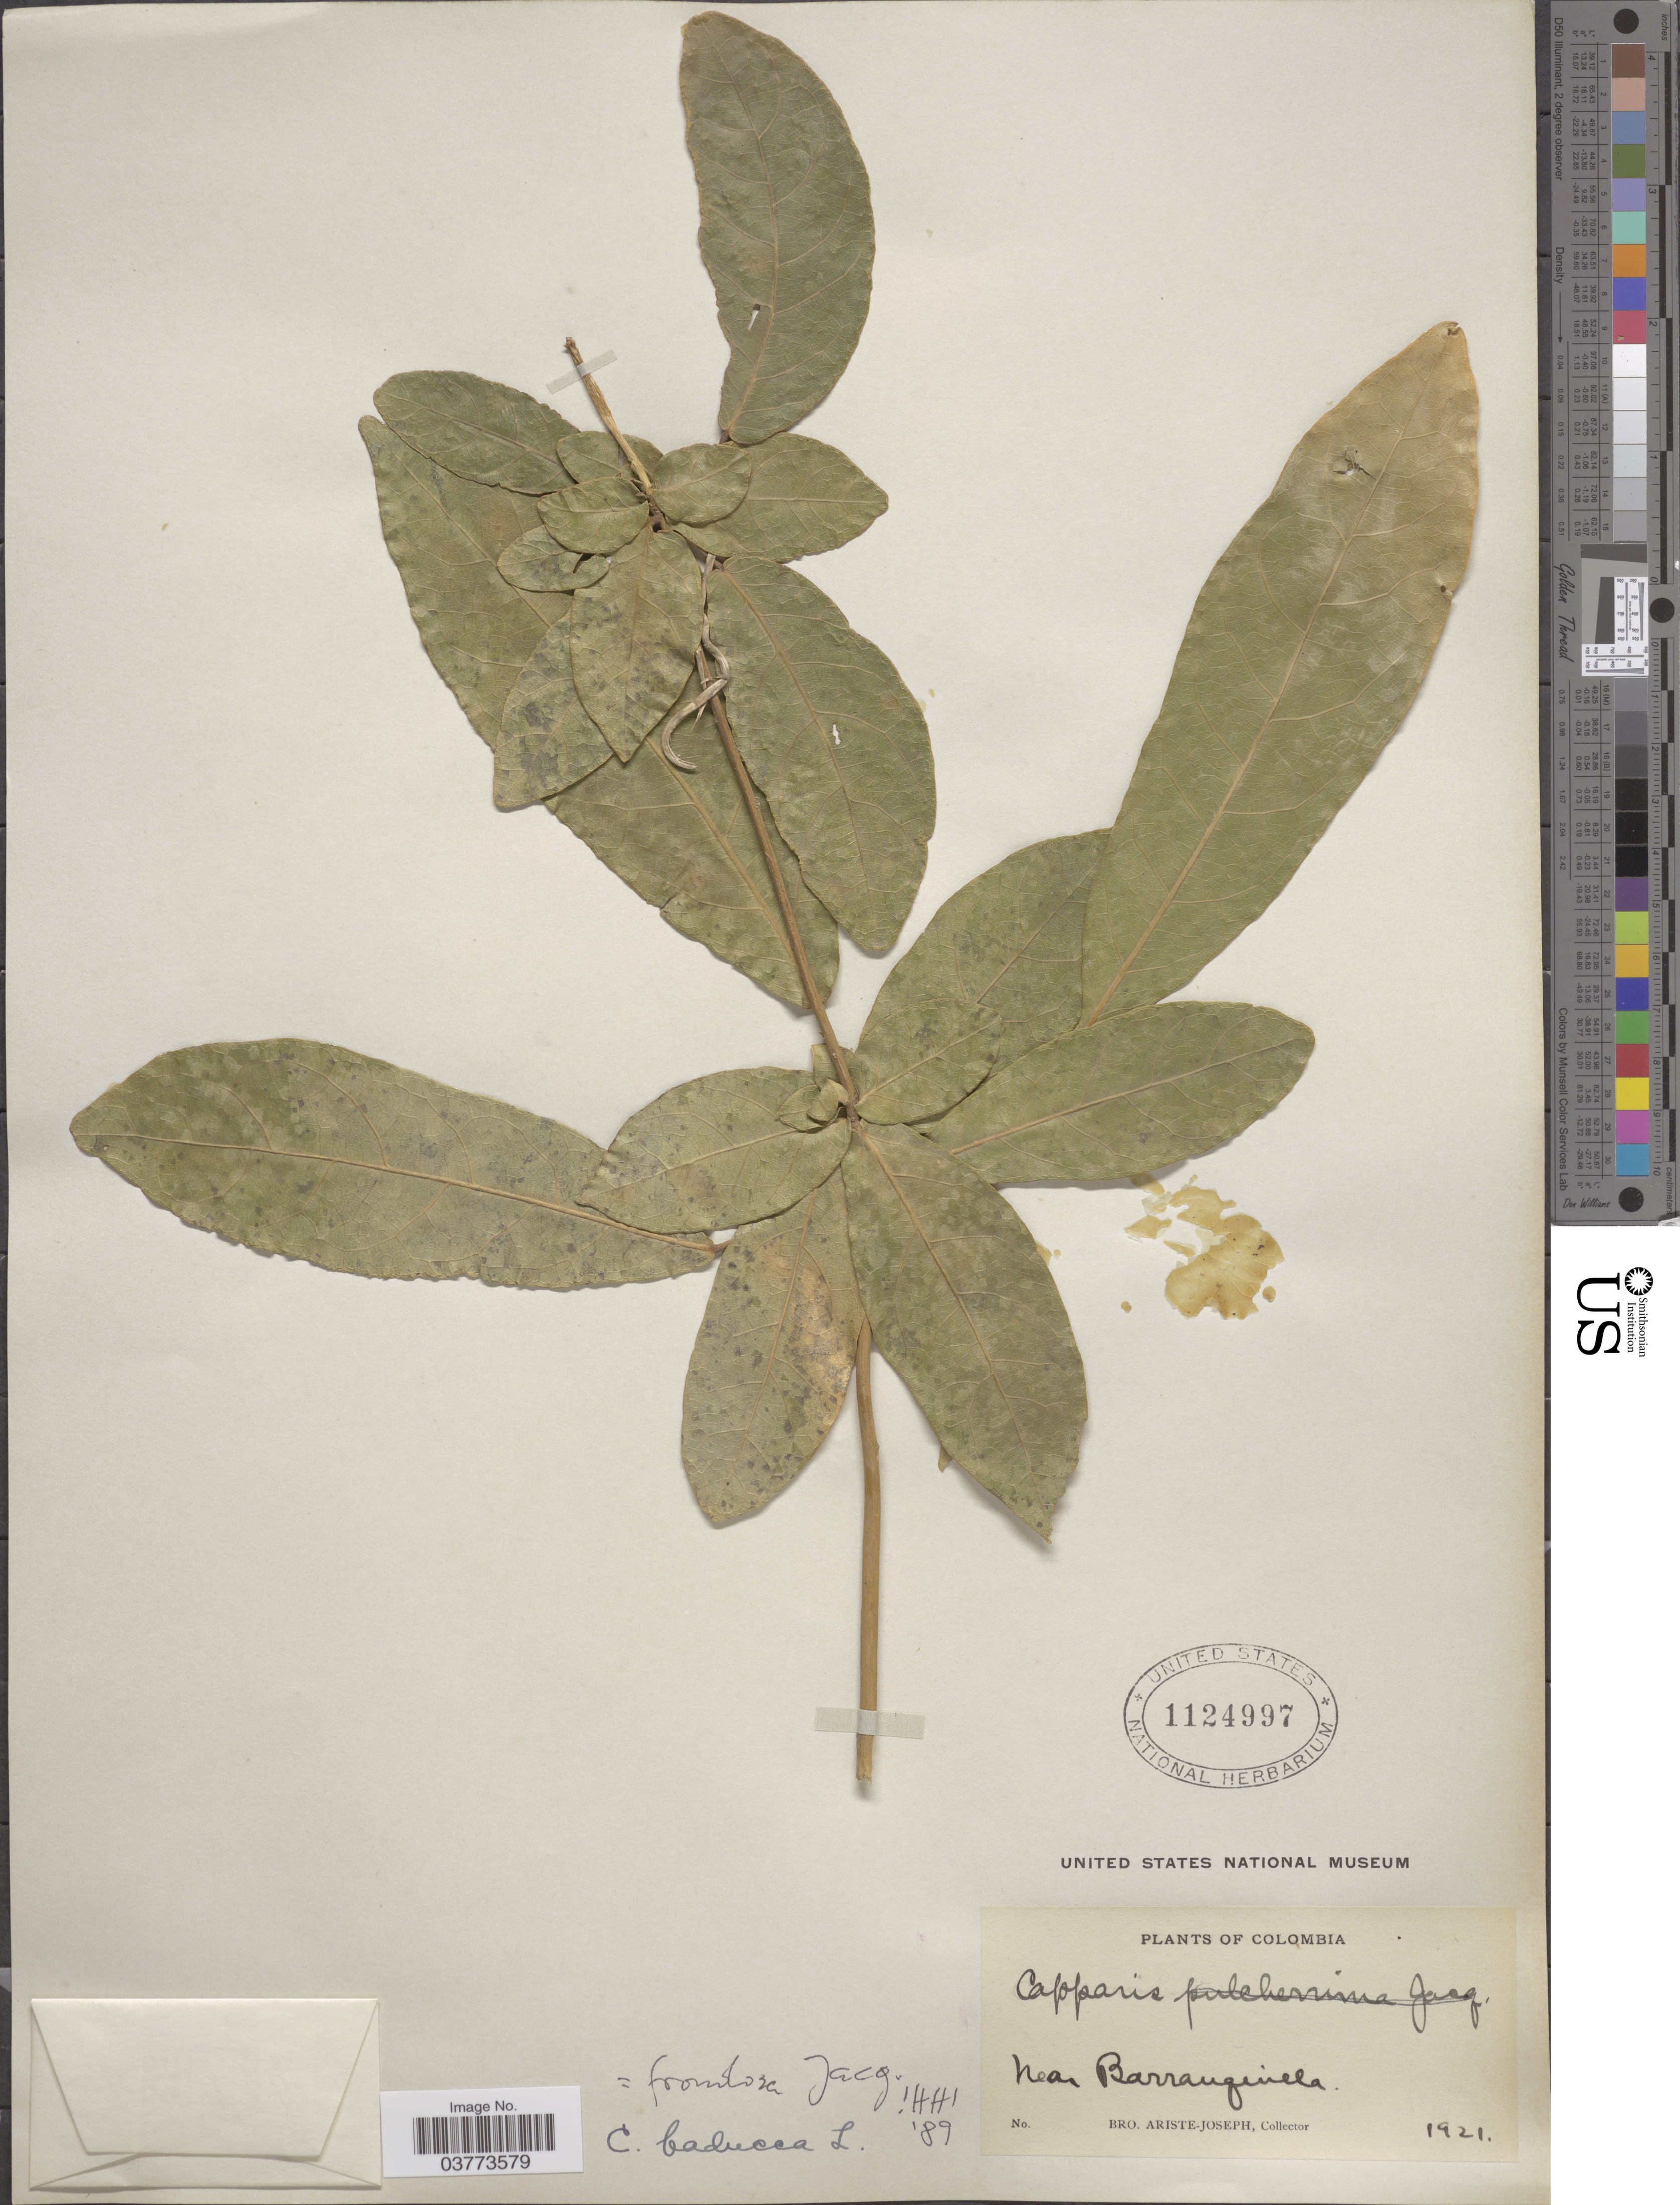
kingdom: Plantae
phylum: Tracheophyta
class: Magnoliopsida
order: Brassicales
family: Capparaceae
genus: Capparidastrum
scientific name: Capparidastrum frondosum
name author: (Jacq.) Cornejo & Iltis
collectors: Bro. Ariste-Joseph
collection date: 1921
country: Colombia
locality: Near Barranquilla.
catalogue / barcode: US 1124997